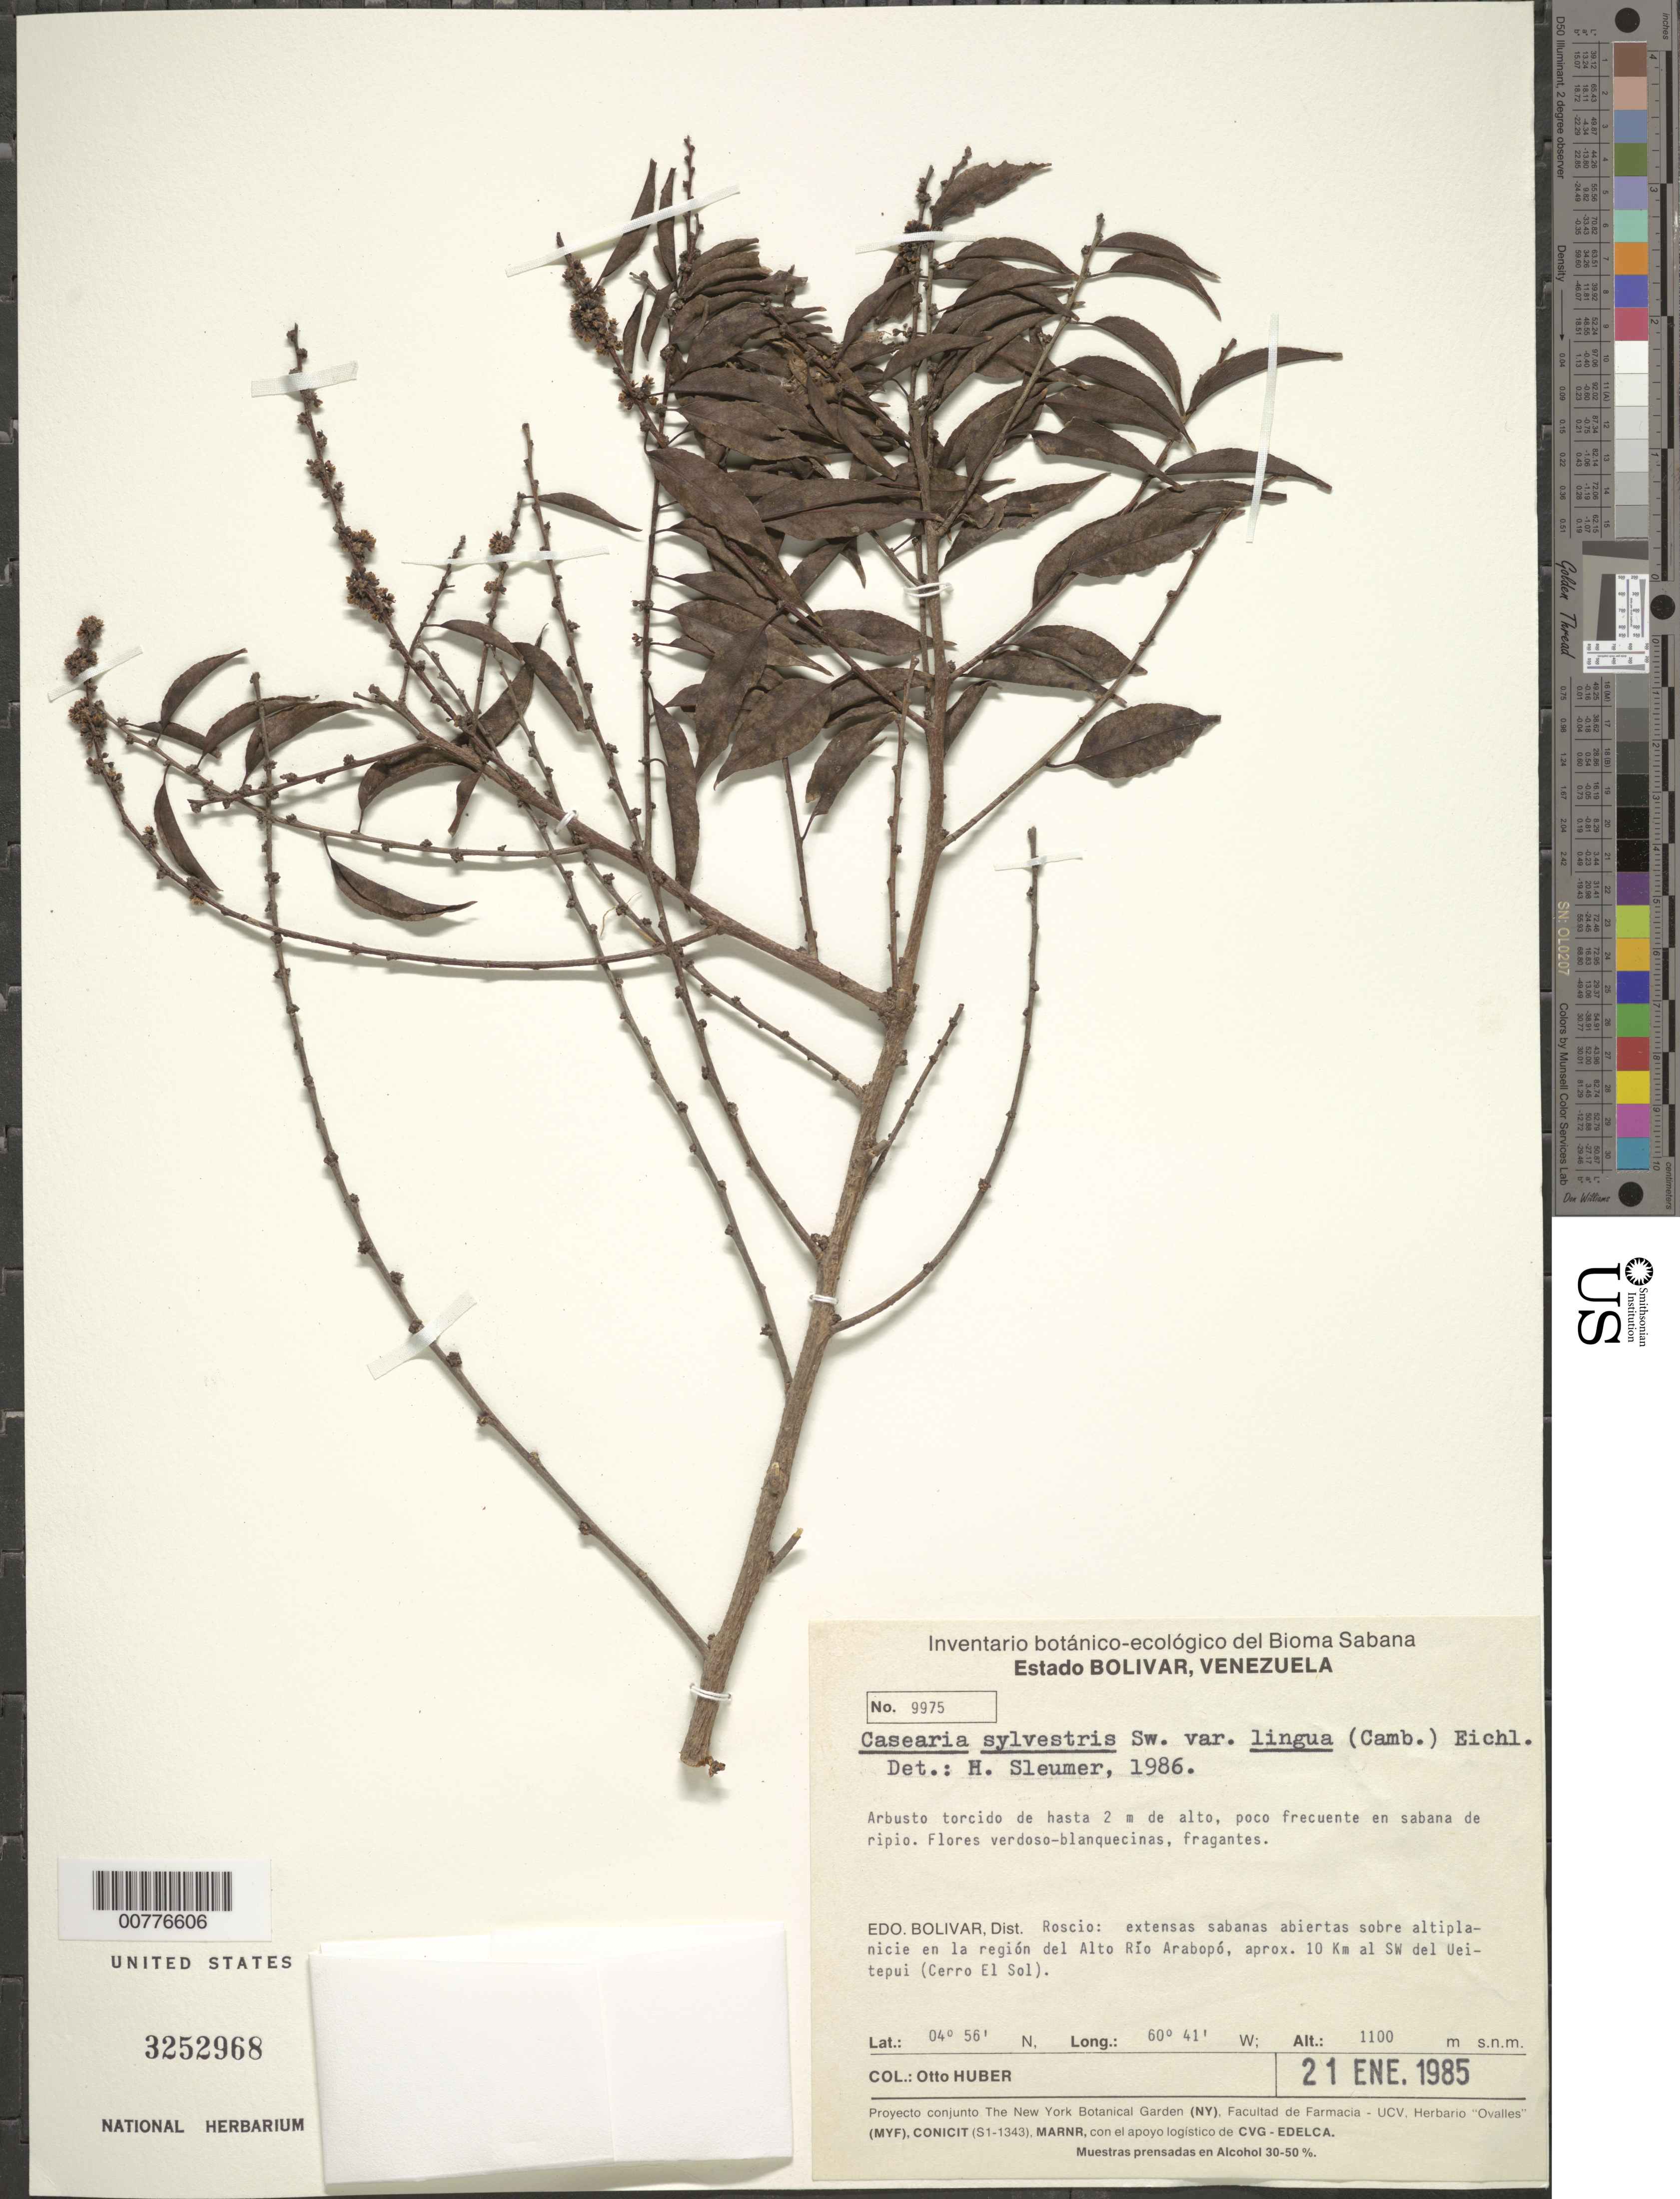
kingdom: Plantae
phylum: Tracheophyta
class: Magnoliopsida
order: Malpighiales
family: Salicaceae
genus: Casearia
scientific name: Casearia sylvestris var. lingua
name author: (Cambess.) Eichler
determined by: Pruski, J. F.; Funk, V. A.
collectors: O. Huber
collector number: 9975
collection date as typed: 21-Jan-85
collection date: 1985-01-21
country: Venezuela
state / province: Bolívar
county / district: Roscio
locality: Alto Río Arabapó, 10 km SW del Ueitepuí (Cerro El Sol)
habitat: Sabana de ripio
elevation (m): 1100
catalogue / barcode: US 3252968